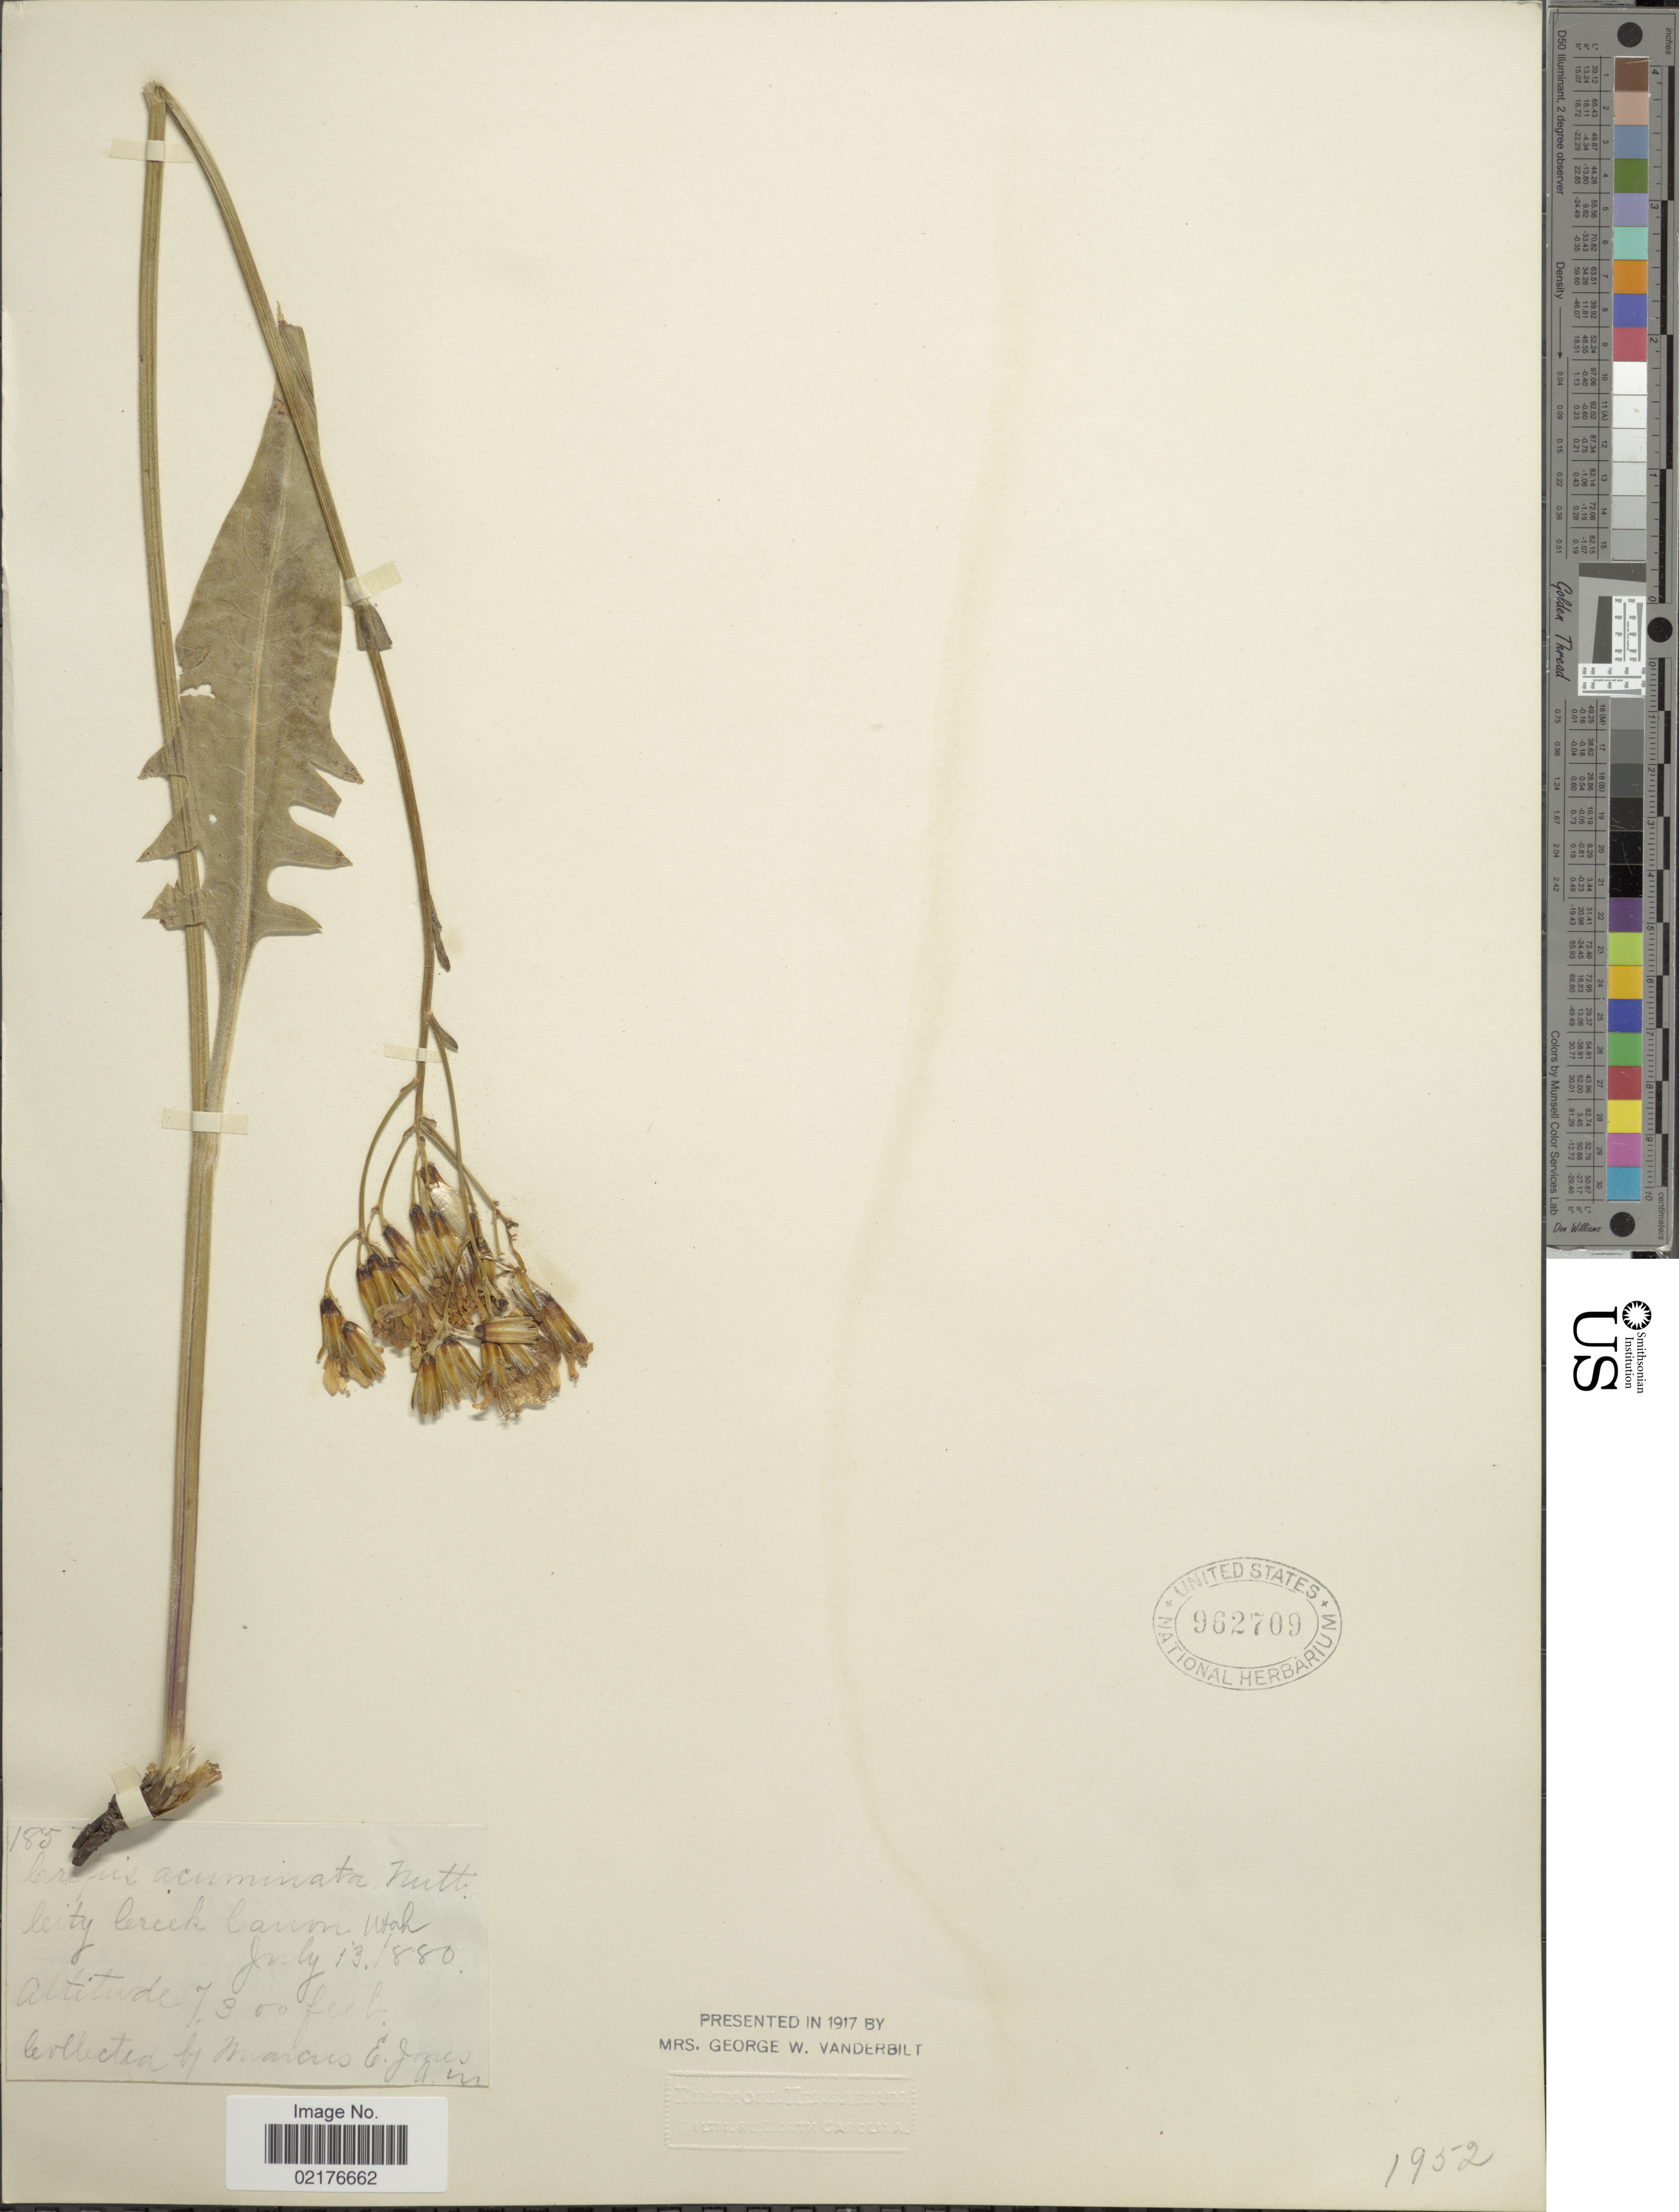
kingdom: Plantae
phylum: Tracheophyta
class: Magnoliopsida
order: Asterales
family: Asteraceae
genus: Crepis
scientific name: Crepis acuminata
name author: Nutt.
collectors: M. E. Jones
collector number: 185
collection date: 1880-07-13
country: United States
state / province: Utah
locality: City Creek, Utah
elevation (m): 2225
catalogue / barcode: US 962709